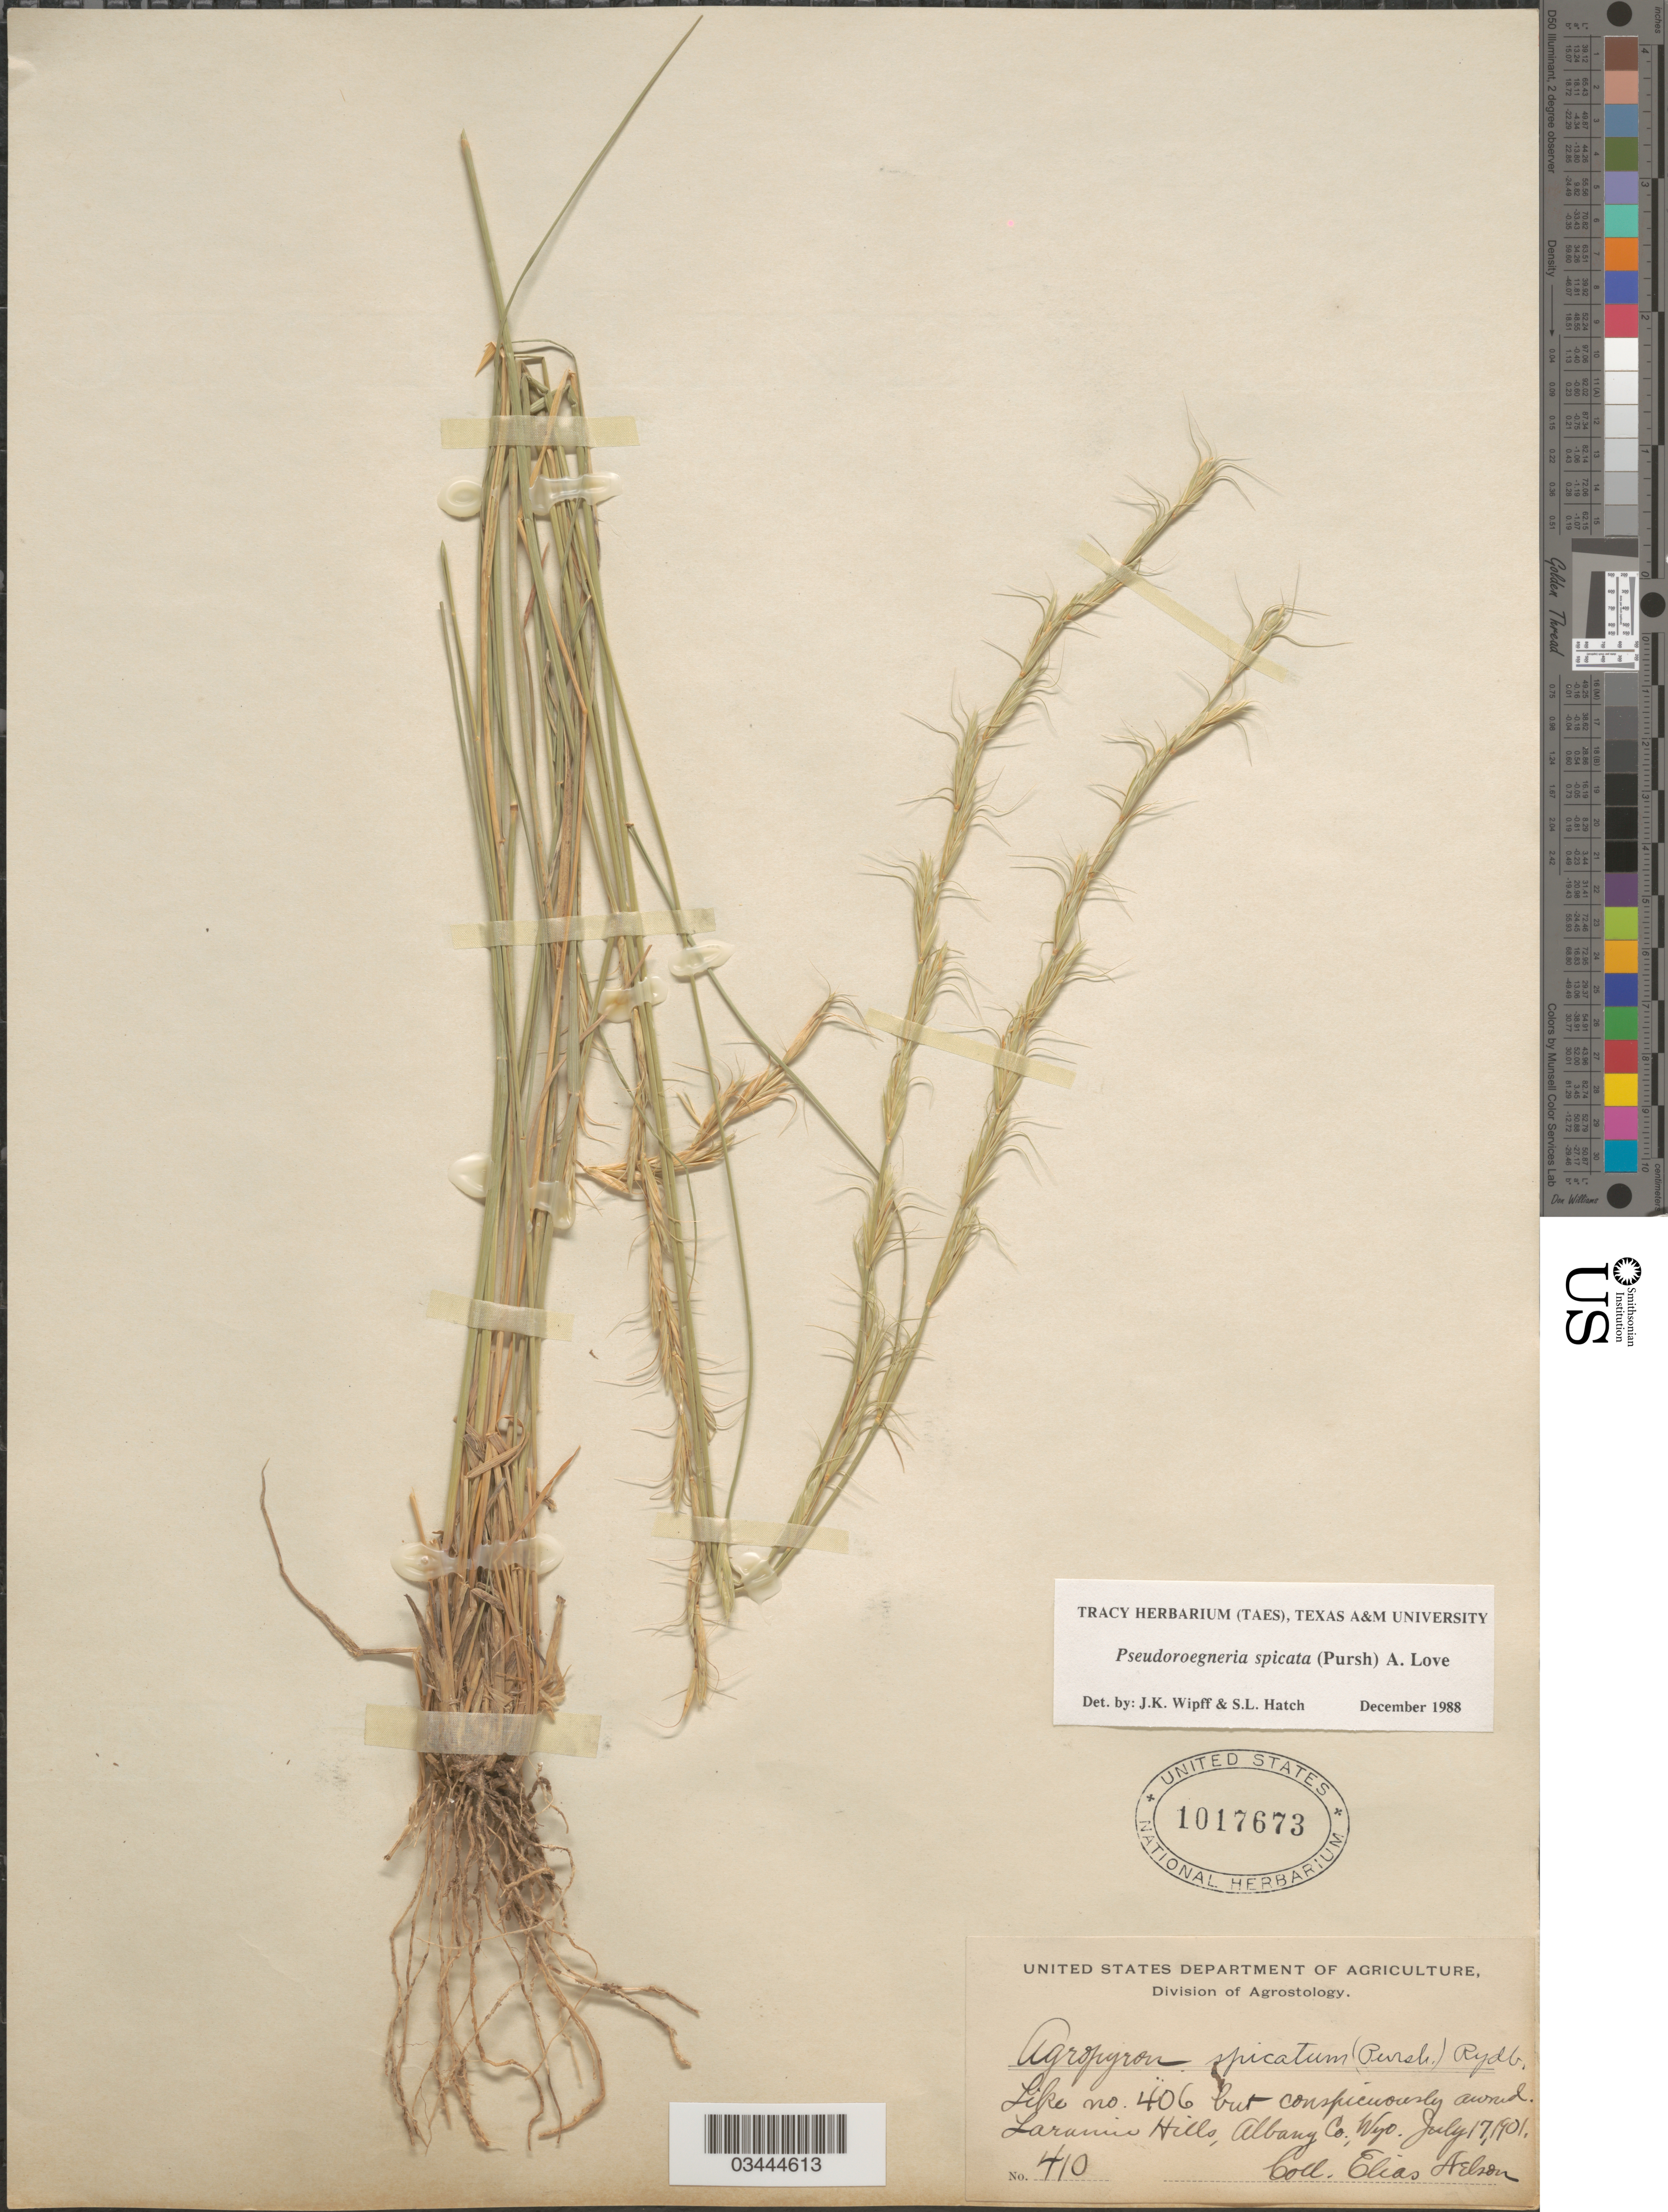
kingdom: Plantae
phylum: Tracheophyta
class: Liliopsida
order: Poales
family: Poaceae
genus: Pseudoroegneria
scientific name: Pseudoroegneria spicata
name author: (Pursh) Á. Löve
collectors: E. Nelson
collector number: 410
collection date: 1901-07-17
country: United States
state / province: Wyoming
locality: Laramie Hills, Albany Co.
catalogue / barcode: US 1017673